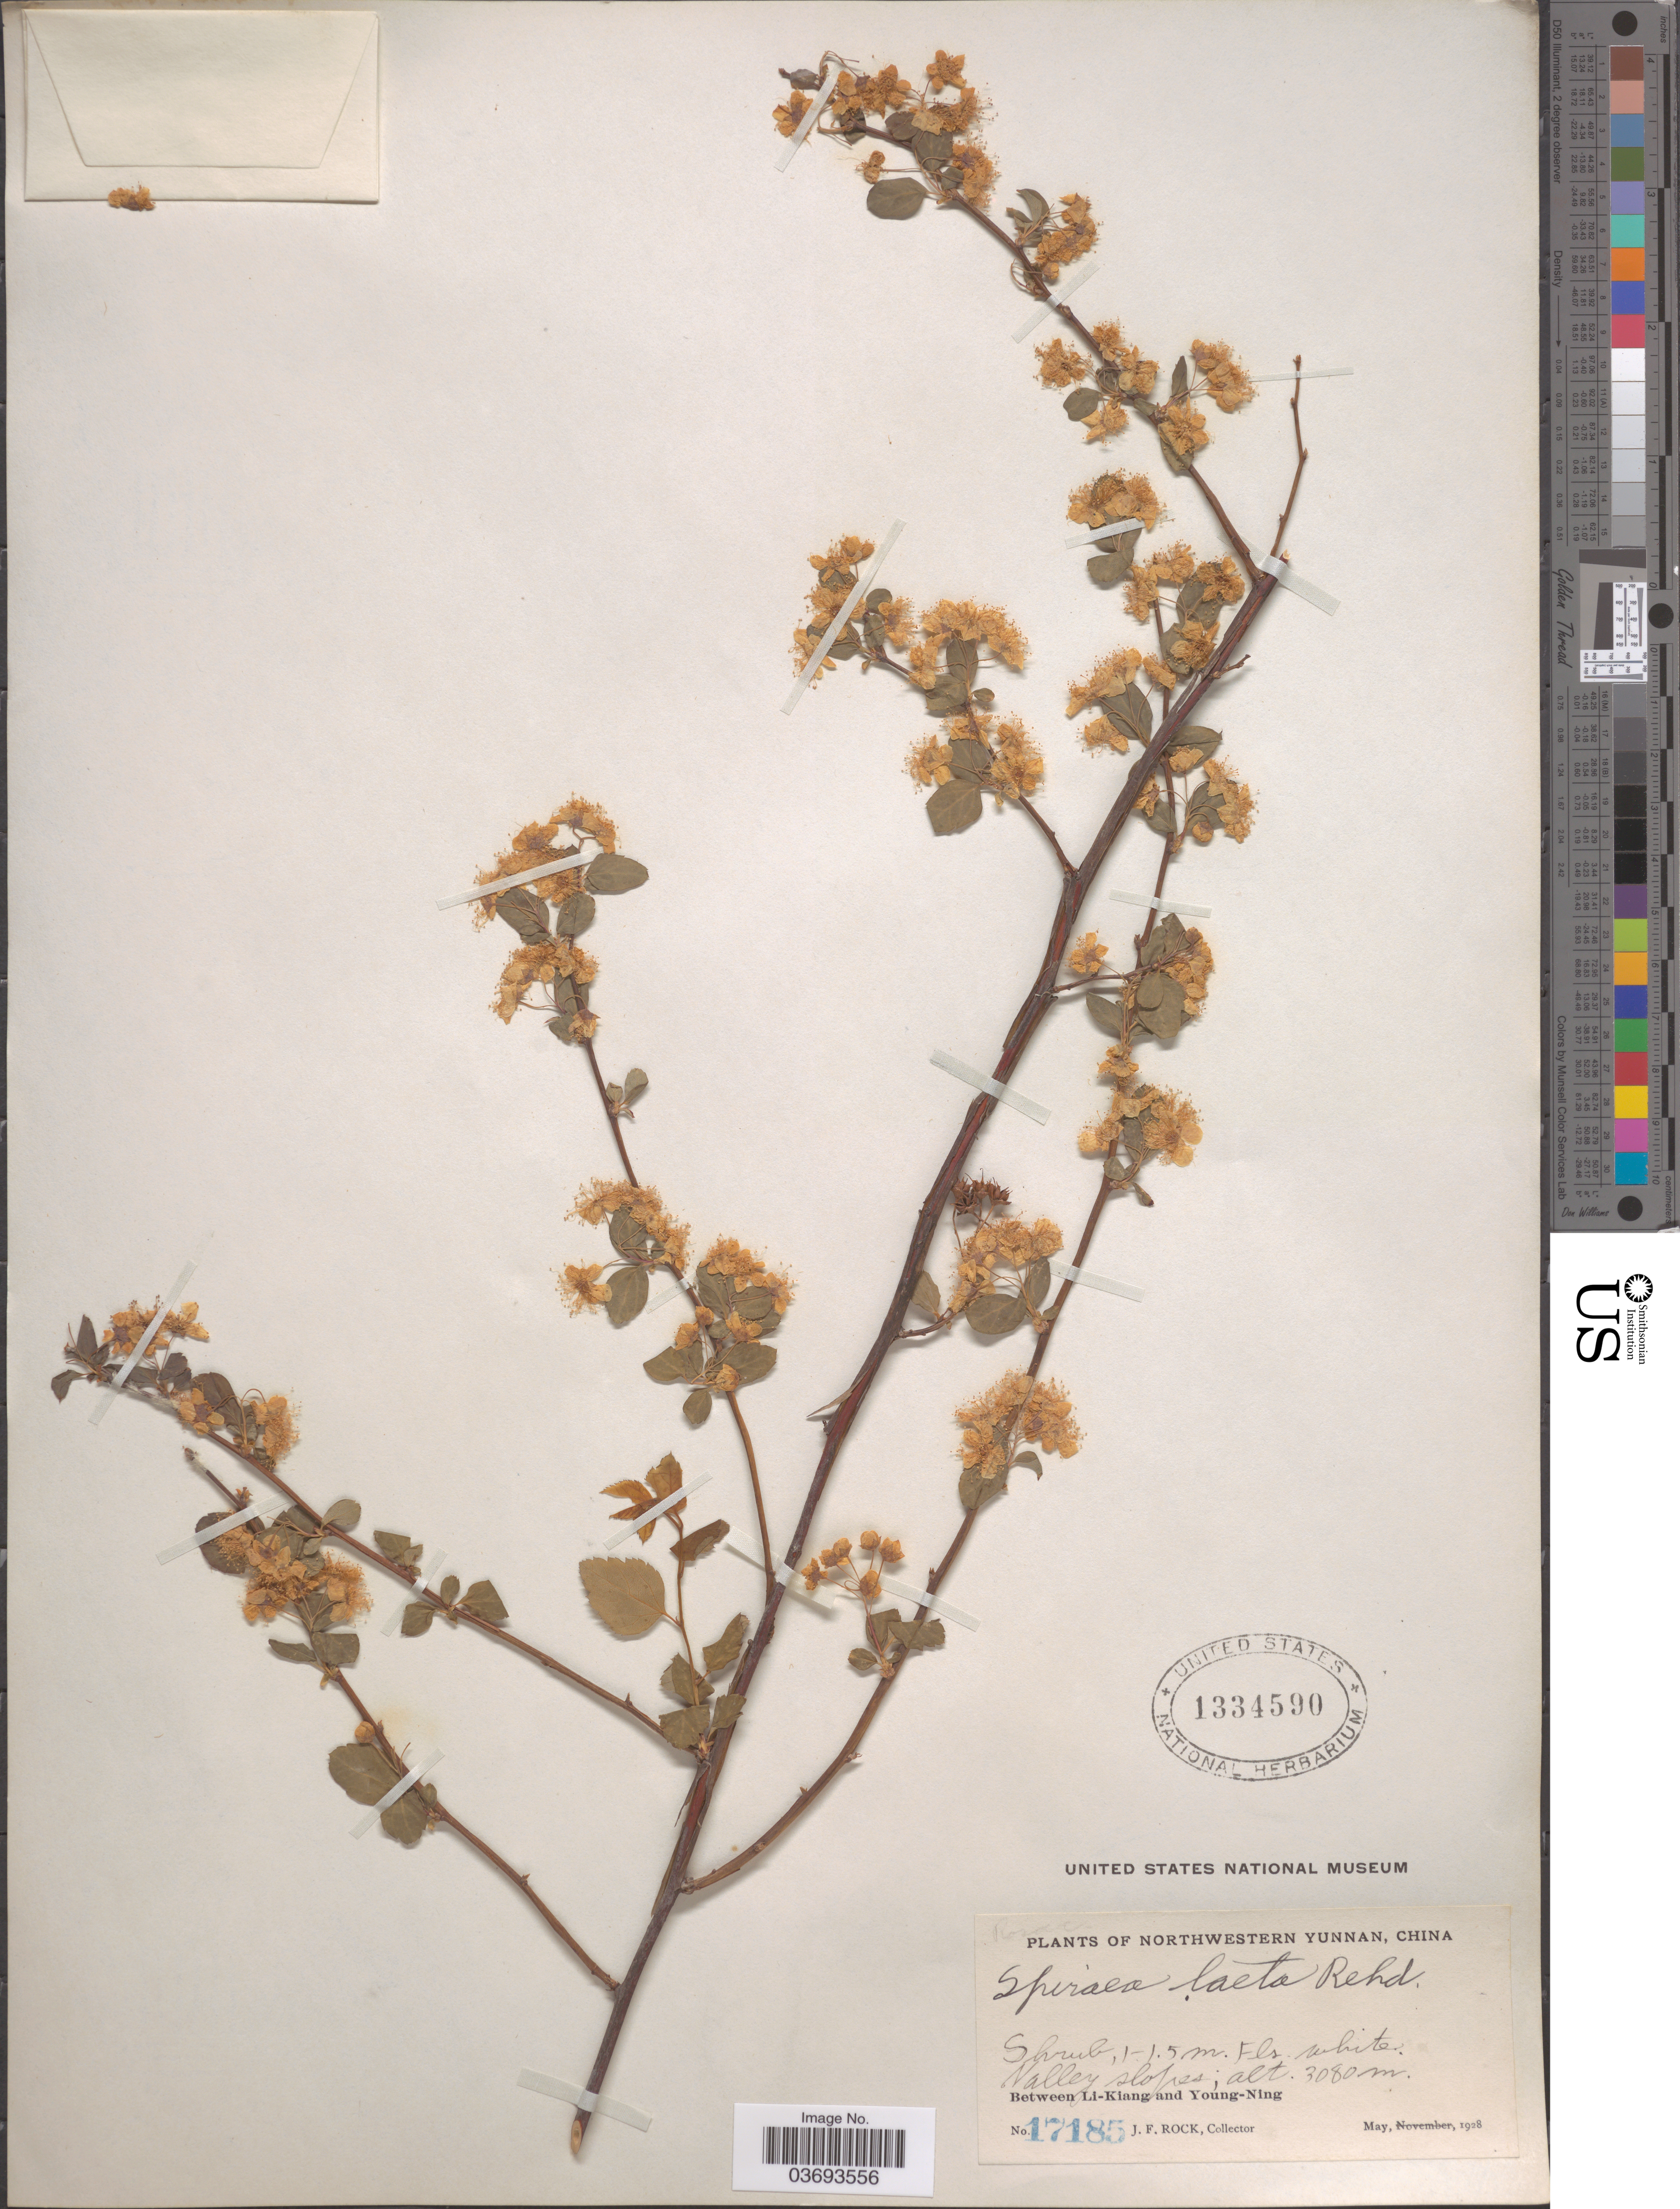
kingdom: Plantae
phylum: Tracheophyta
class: Magnoliopsida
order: Rosales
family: Rosaceae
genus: Spiraea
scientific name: Spiraea laeta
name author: Rehder in Sarg.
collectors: J. Rock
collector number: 17185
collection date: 1928-05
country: China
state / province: Yunnan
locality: Northwestern Yunnan. Valley slopes; Between Li-Kiang and Young-Ning.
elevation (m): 3080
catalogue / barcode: US 1334590